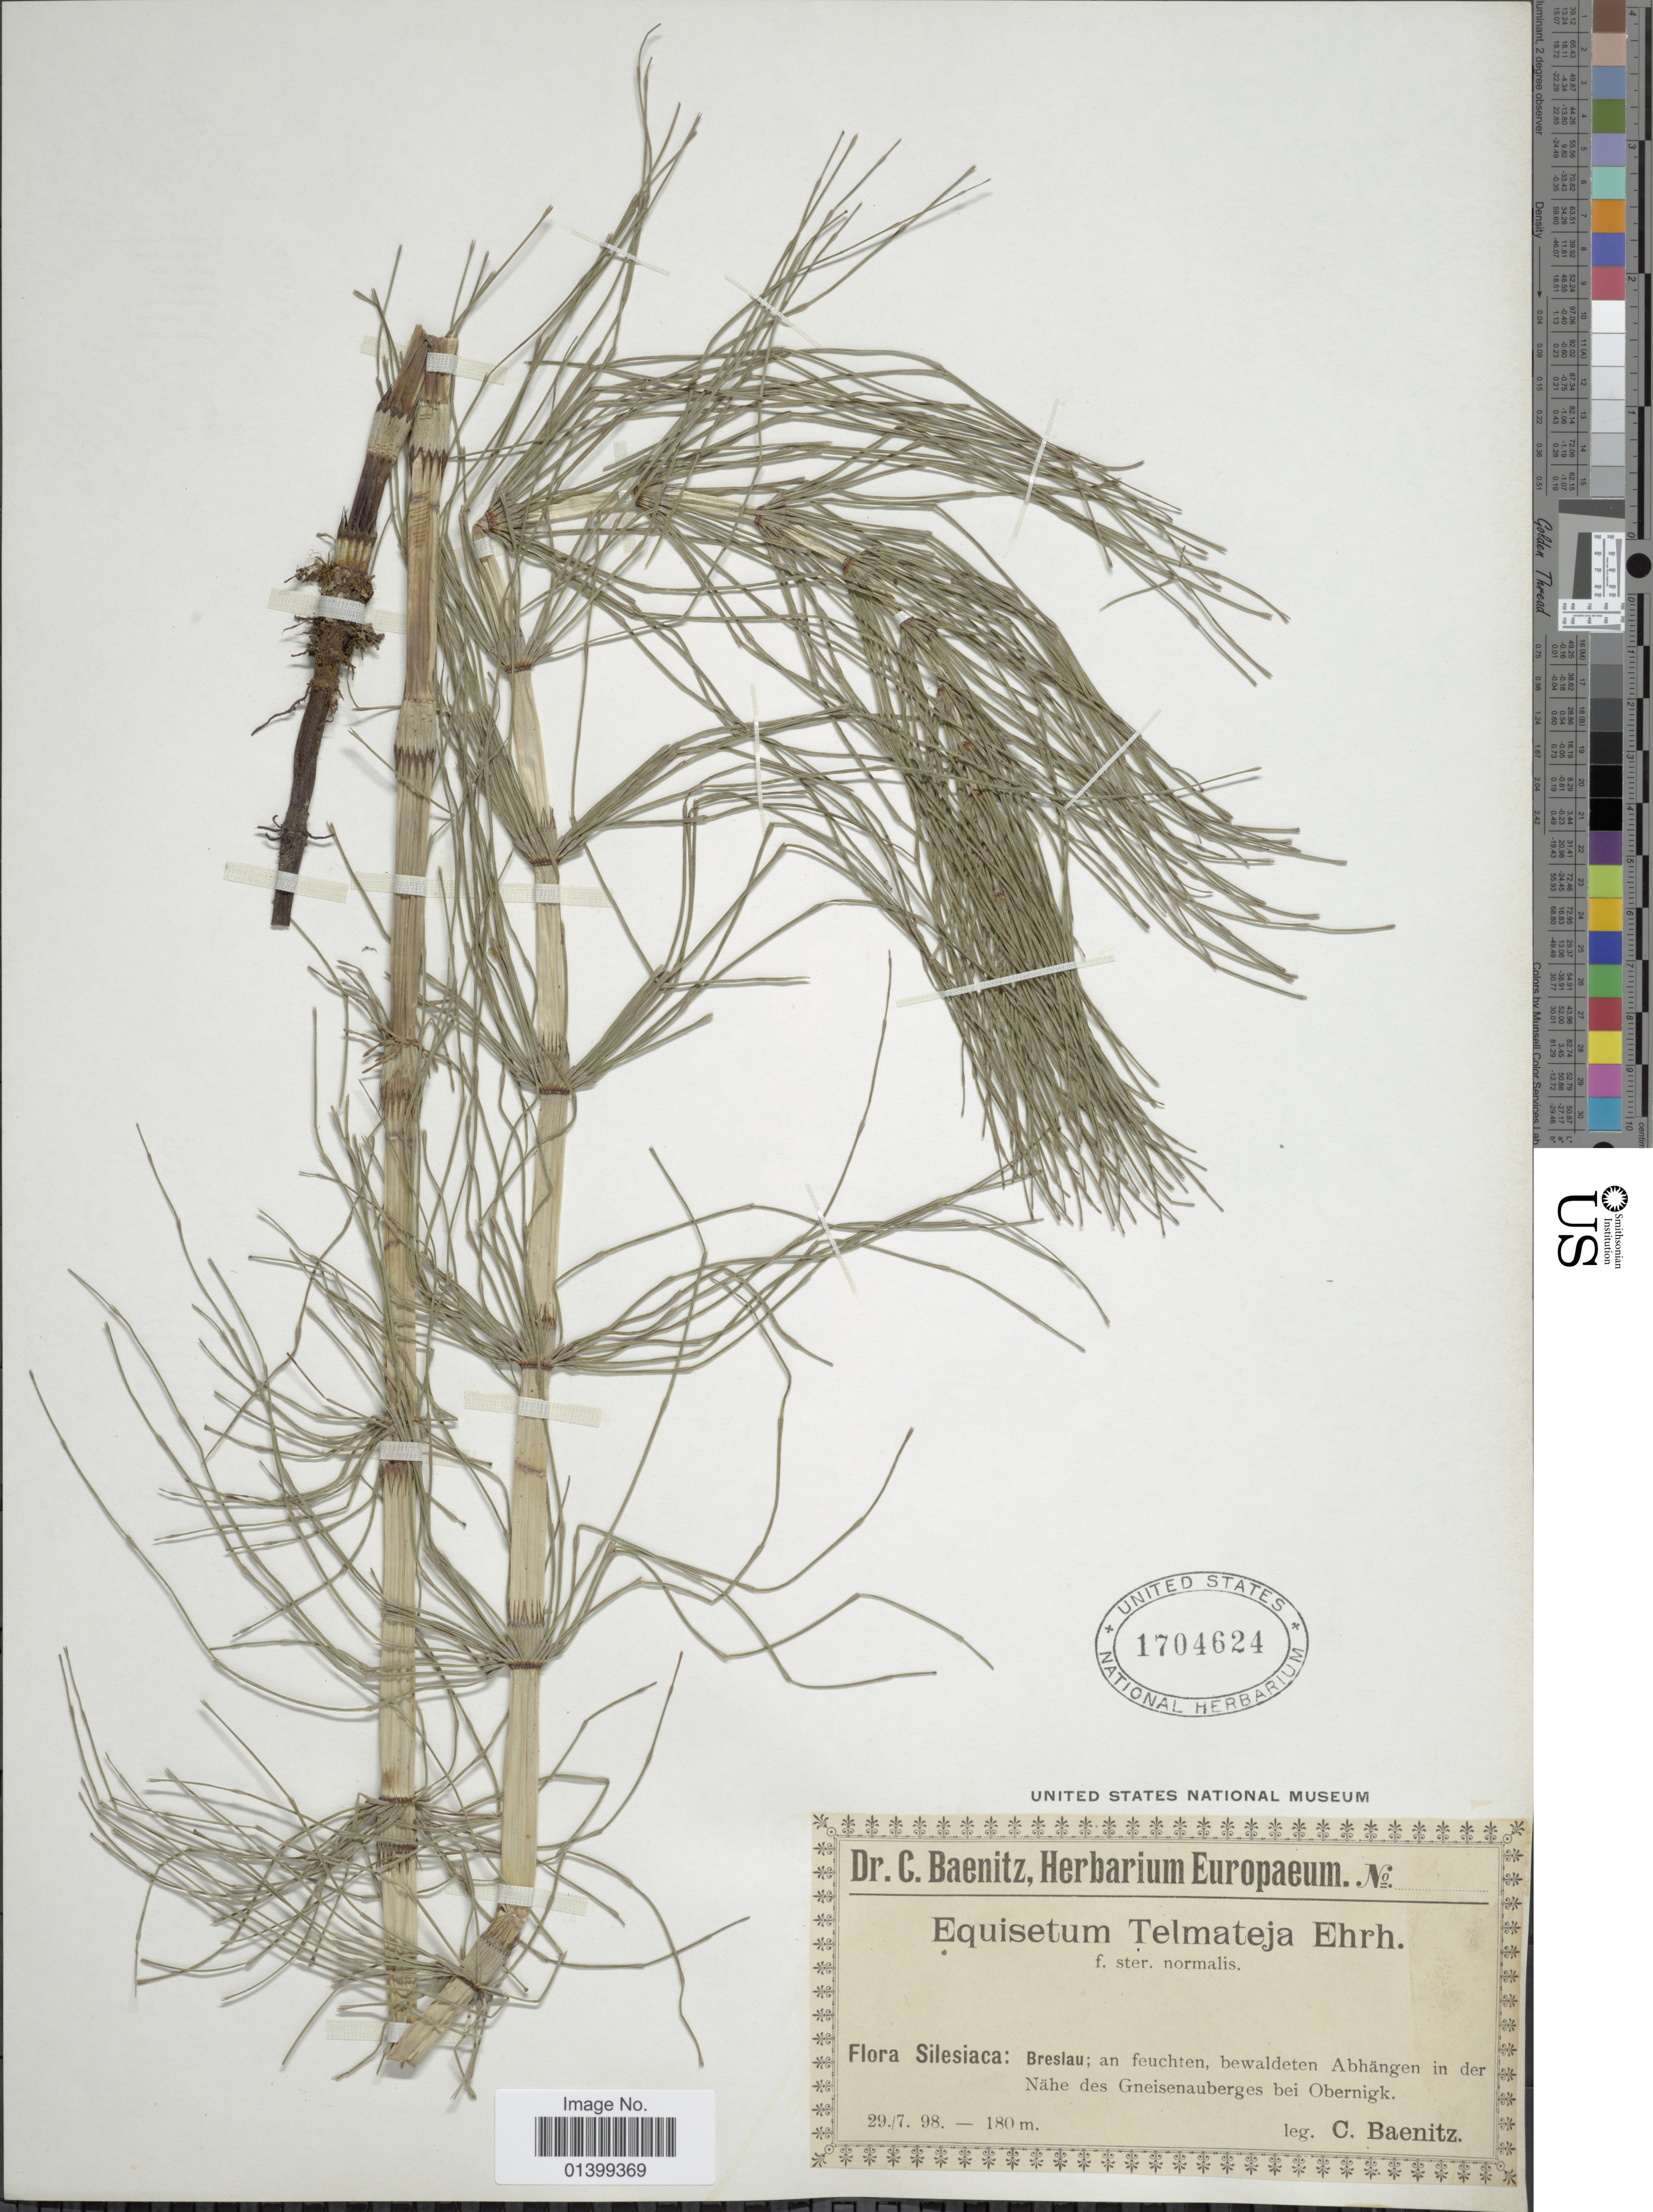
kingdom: Plantae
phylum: Tracheophyta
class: Polypodiopsida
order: Equisetales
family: Equisetaceae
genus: Equisetum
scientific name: Equisetum telmateia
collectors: C. G. Baenitz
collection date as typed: Transcribed d/m/y: 29/7/98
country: Poland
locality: Flora Silesiaca: Breslau; an feuchten, bewaldeten Abhängen in der Nähe des Gneisenauberges bei Obernigk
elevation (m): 180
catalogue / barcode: US 1704624